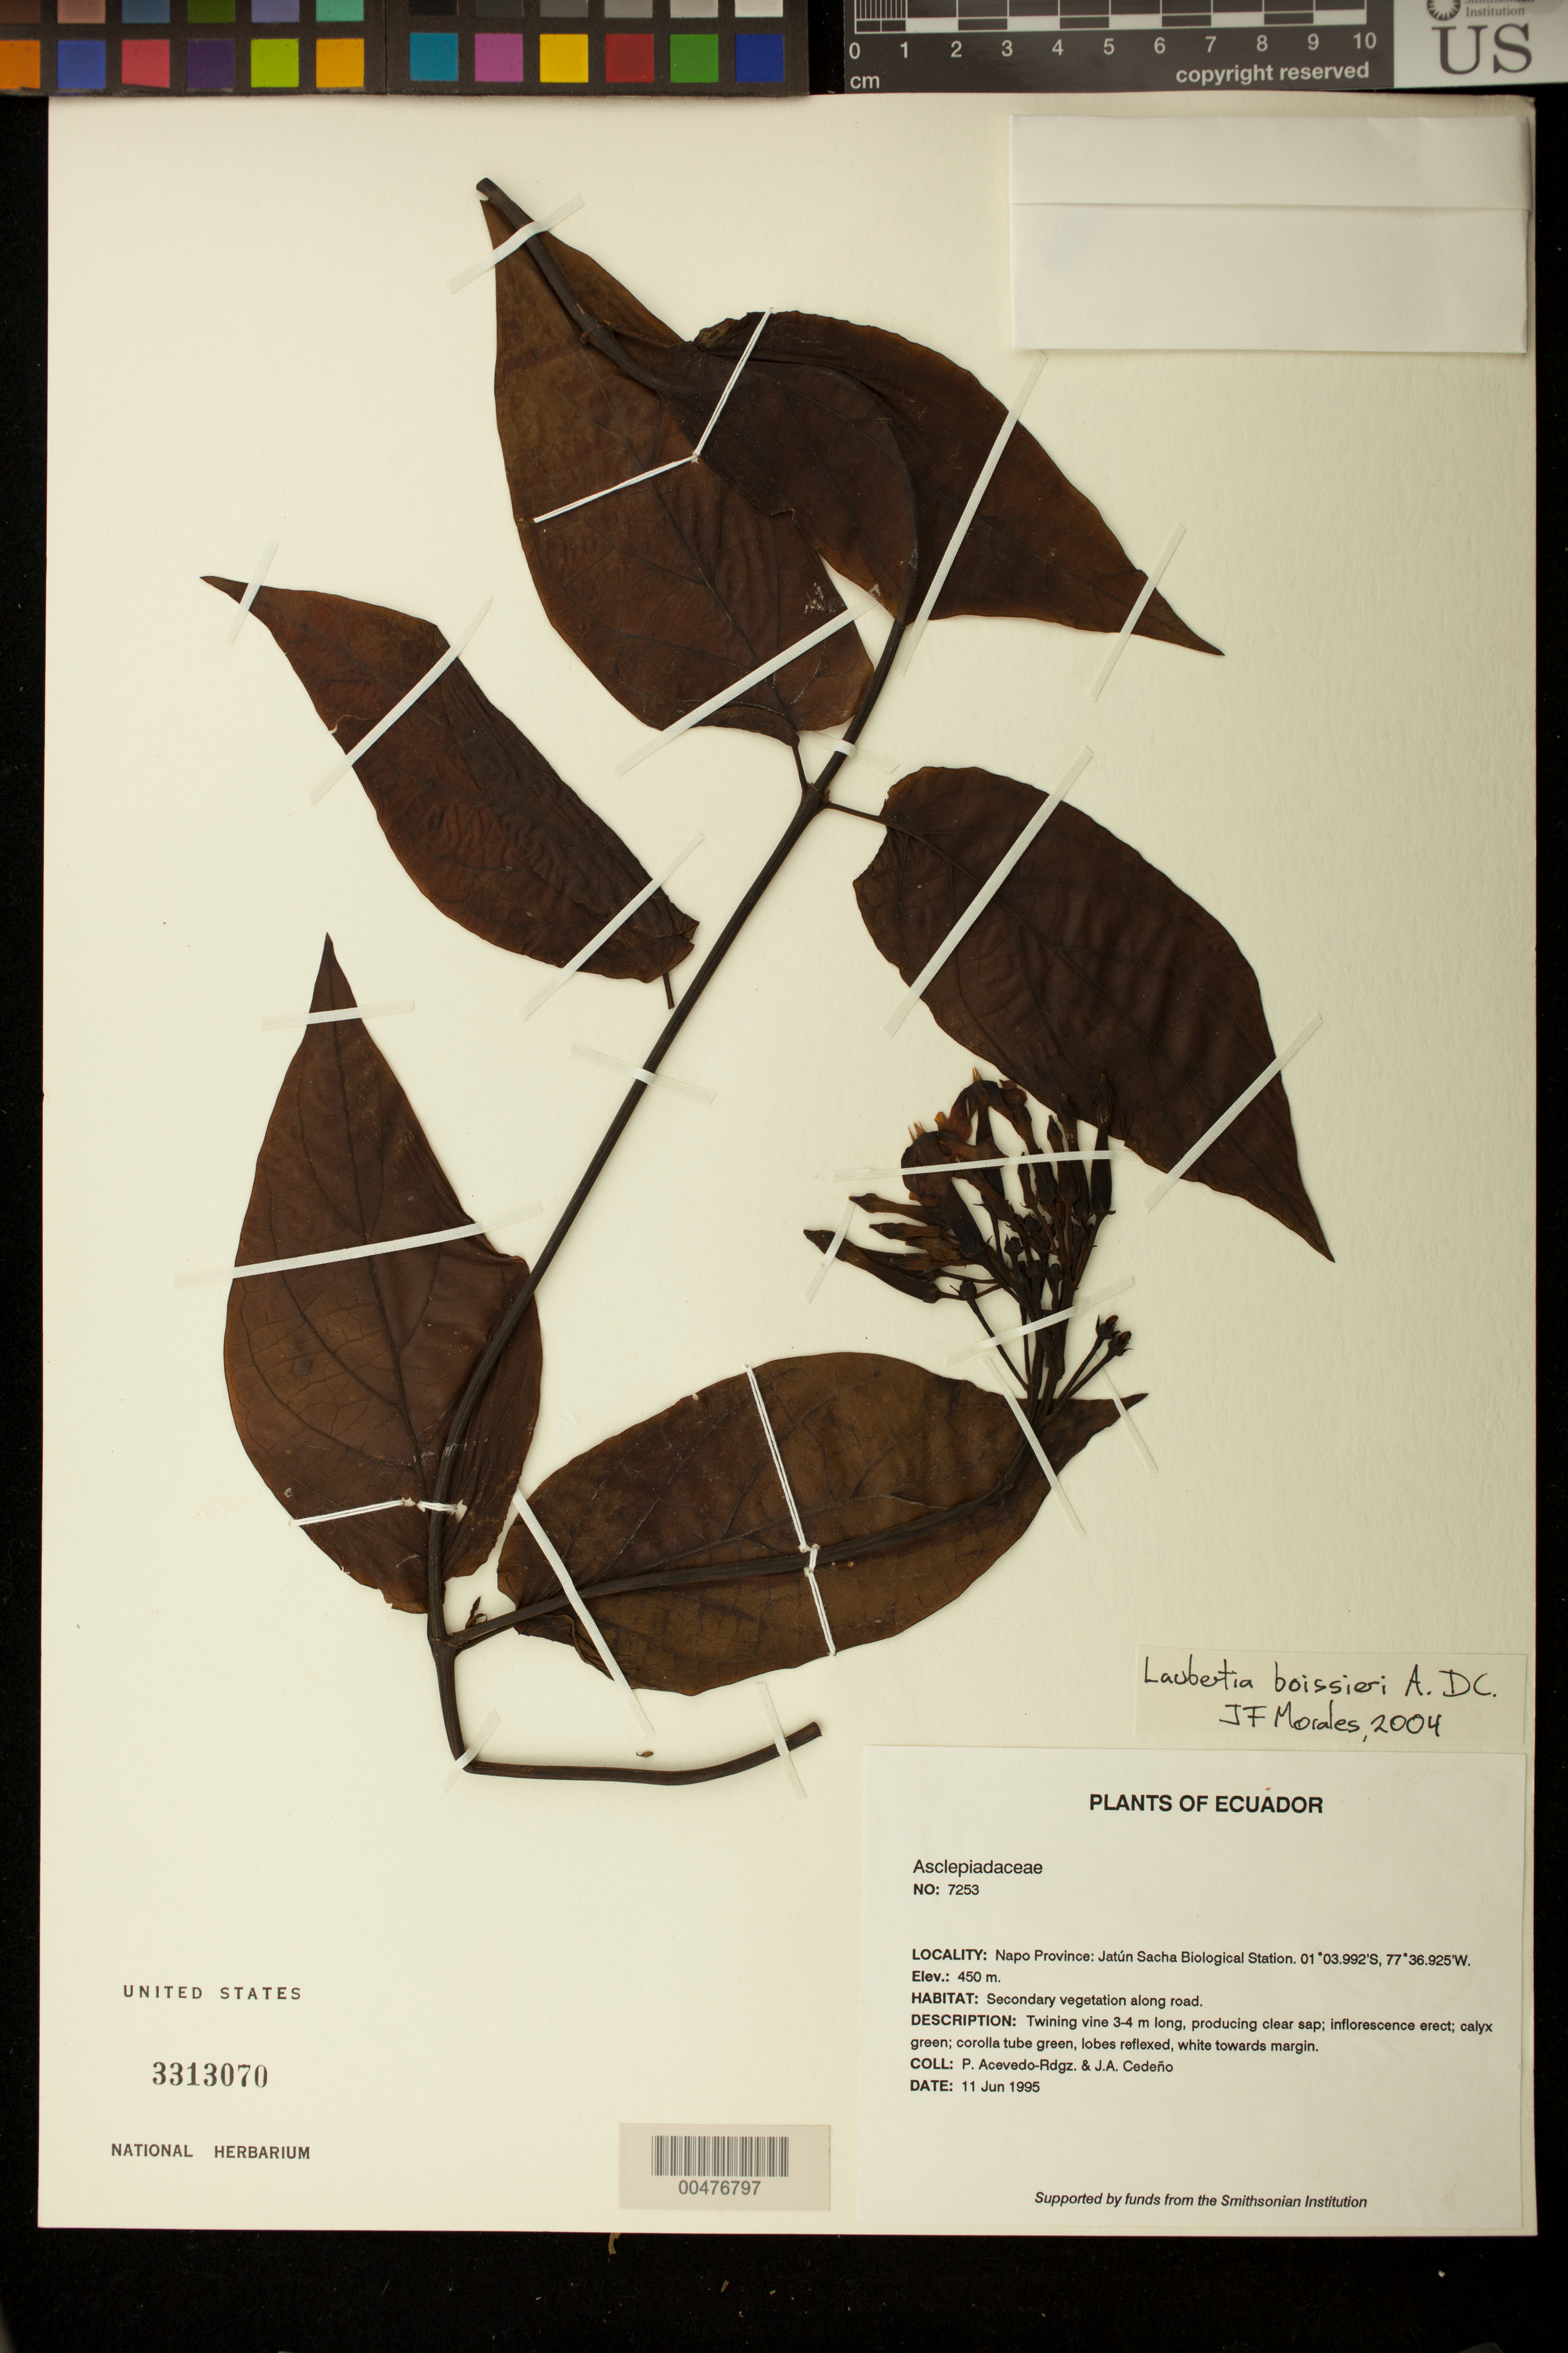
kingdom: Plantae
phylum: Tracheophyta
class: Magnoliopsida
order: Gentianales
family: Apocynaceae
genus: Laubertia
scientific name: Laubertia boissieri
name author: A. DC.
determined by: Morales, F.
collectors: P. Acevedo-Rodr. & J. A. Cedeño M.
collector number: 7253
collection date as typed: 11 Jun 1995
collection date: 1995-06-11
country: Ecuador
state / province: Napo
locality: Napo Province: Jatún Sacha Biological Station.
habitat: Secondary vegetation along road.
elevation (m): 450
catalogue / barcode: US 3313070